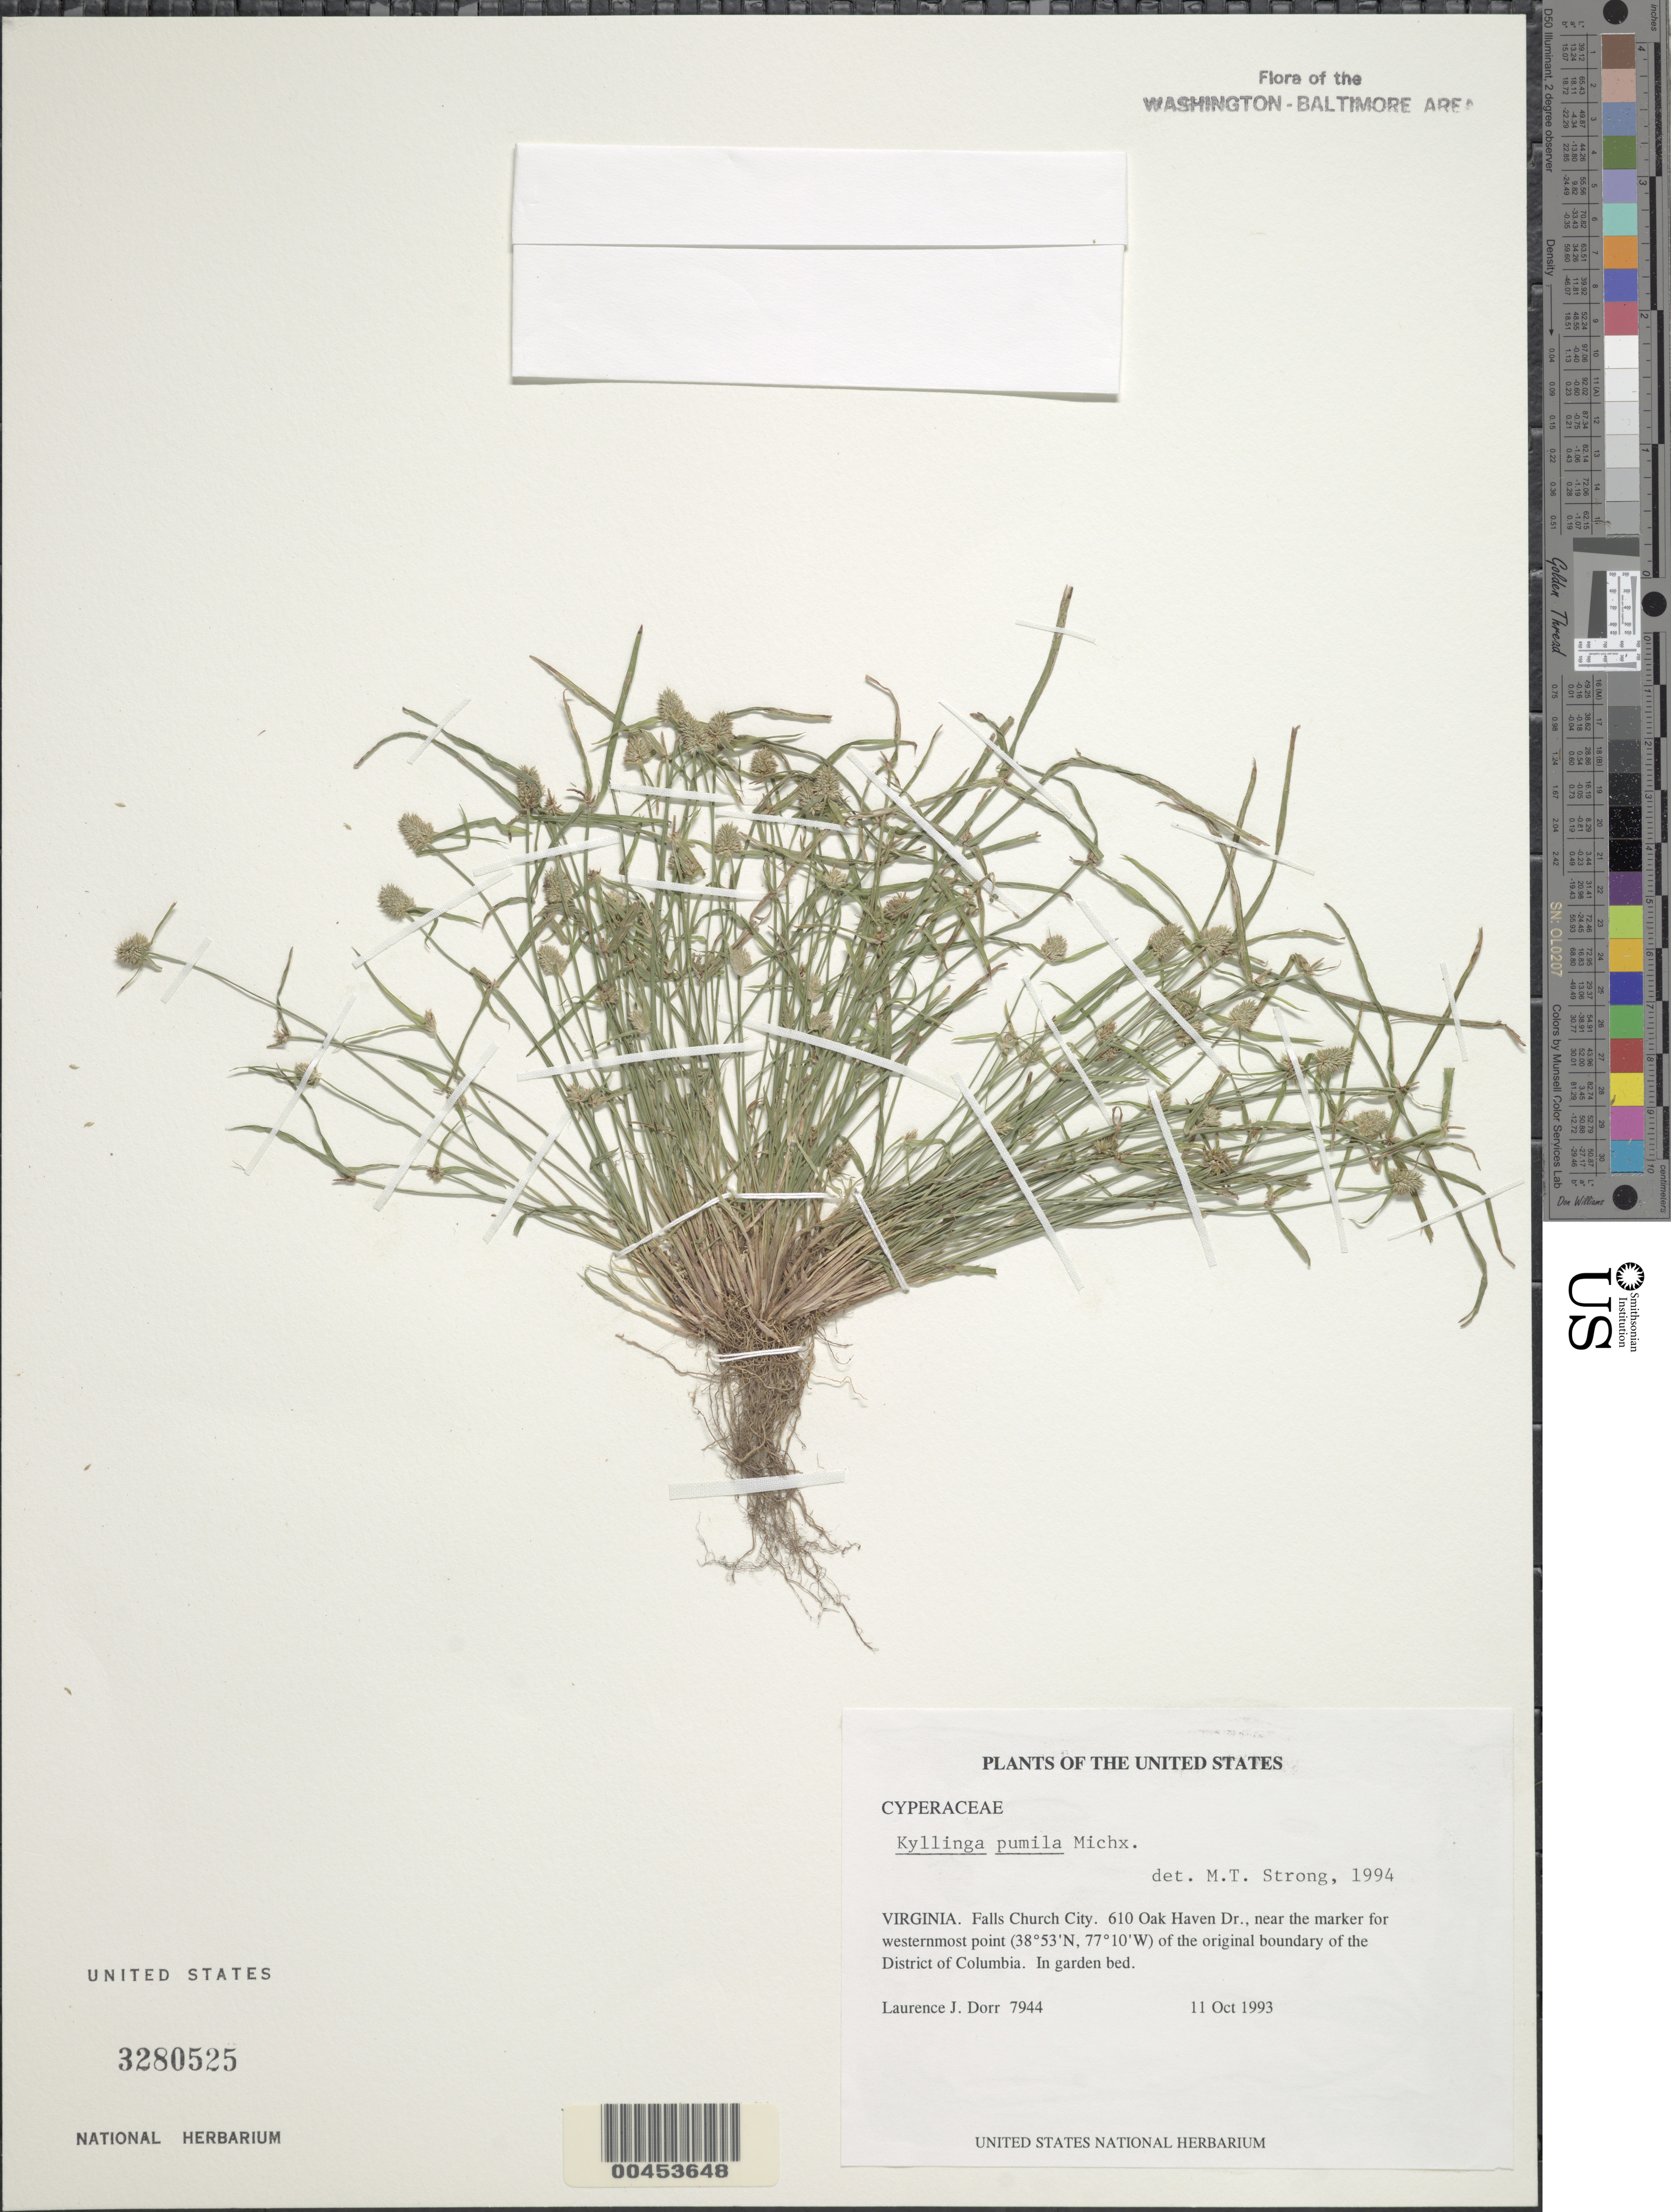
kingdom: Plantae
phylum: Tracheophyta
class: Liliopsida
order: Poales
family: Cyperaceae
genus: Cyperus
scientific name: Cyperus hortensis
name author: (Salzm. ex Steud.) Dorr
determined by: Strong, M. T., (US), Smithsonian Institution - National Museum of Natural History (UNITED STATES)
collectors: L. J. Dorr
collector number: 7944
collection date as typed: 11 Oct 1993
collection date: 1993-10-11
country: United States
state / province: Virginia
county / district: City of Falls Church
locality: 610 Oak Haven Dr., near the marker for westernmost point of the original boundary of the District of Columbia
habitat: In garden bed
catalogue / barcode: US 3280525